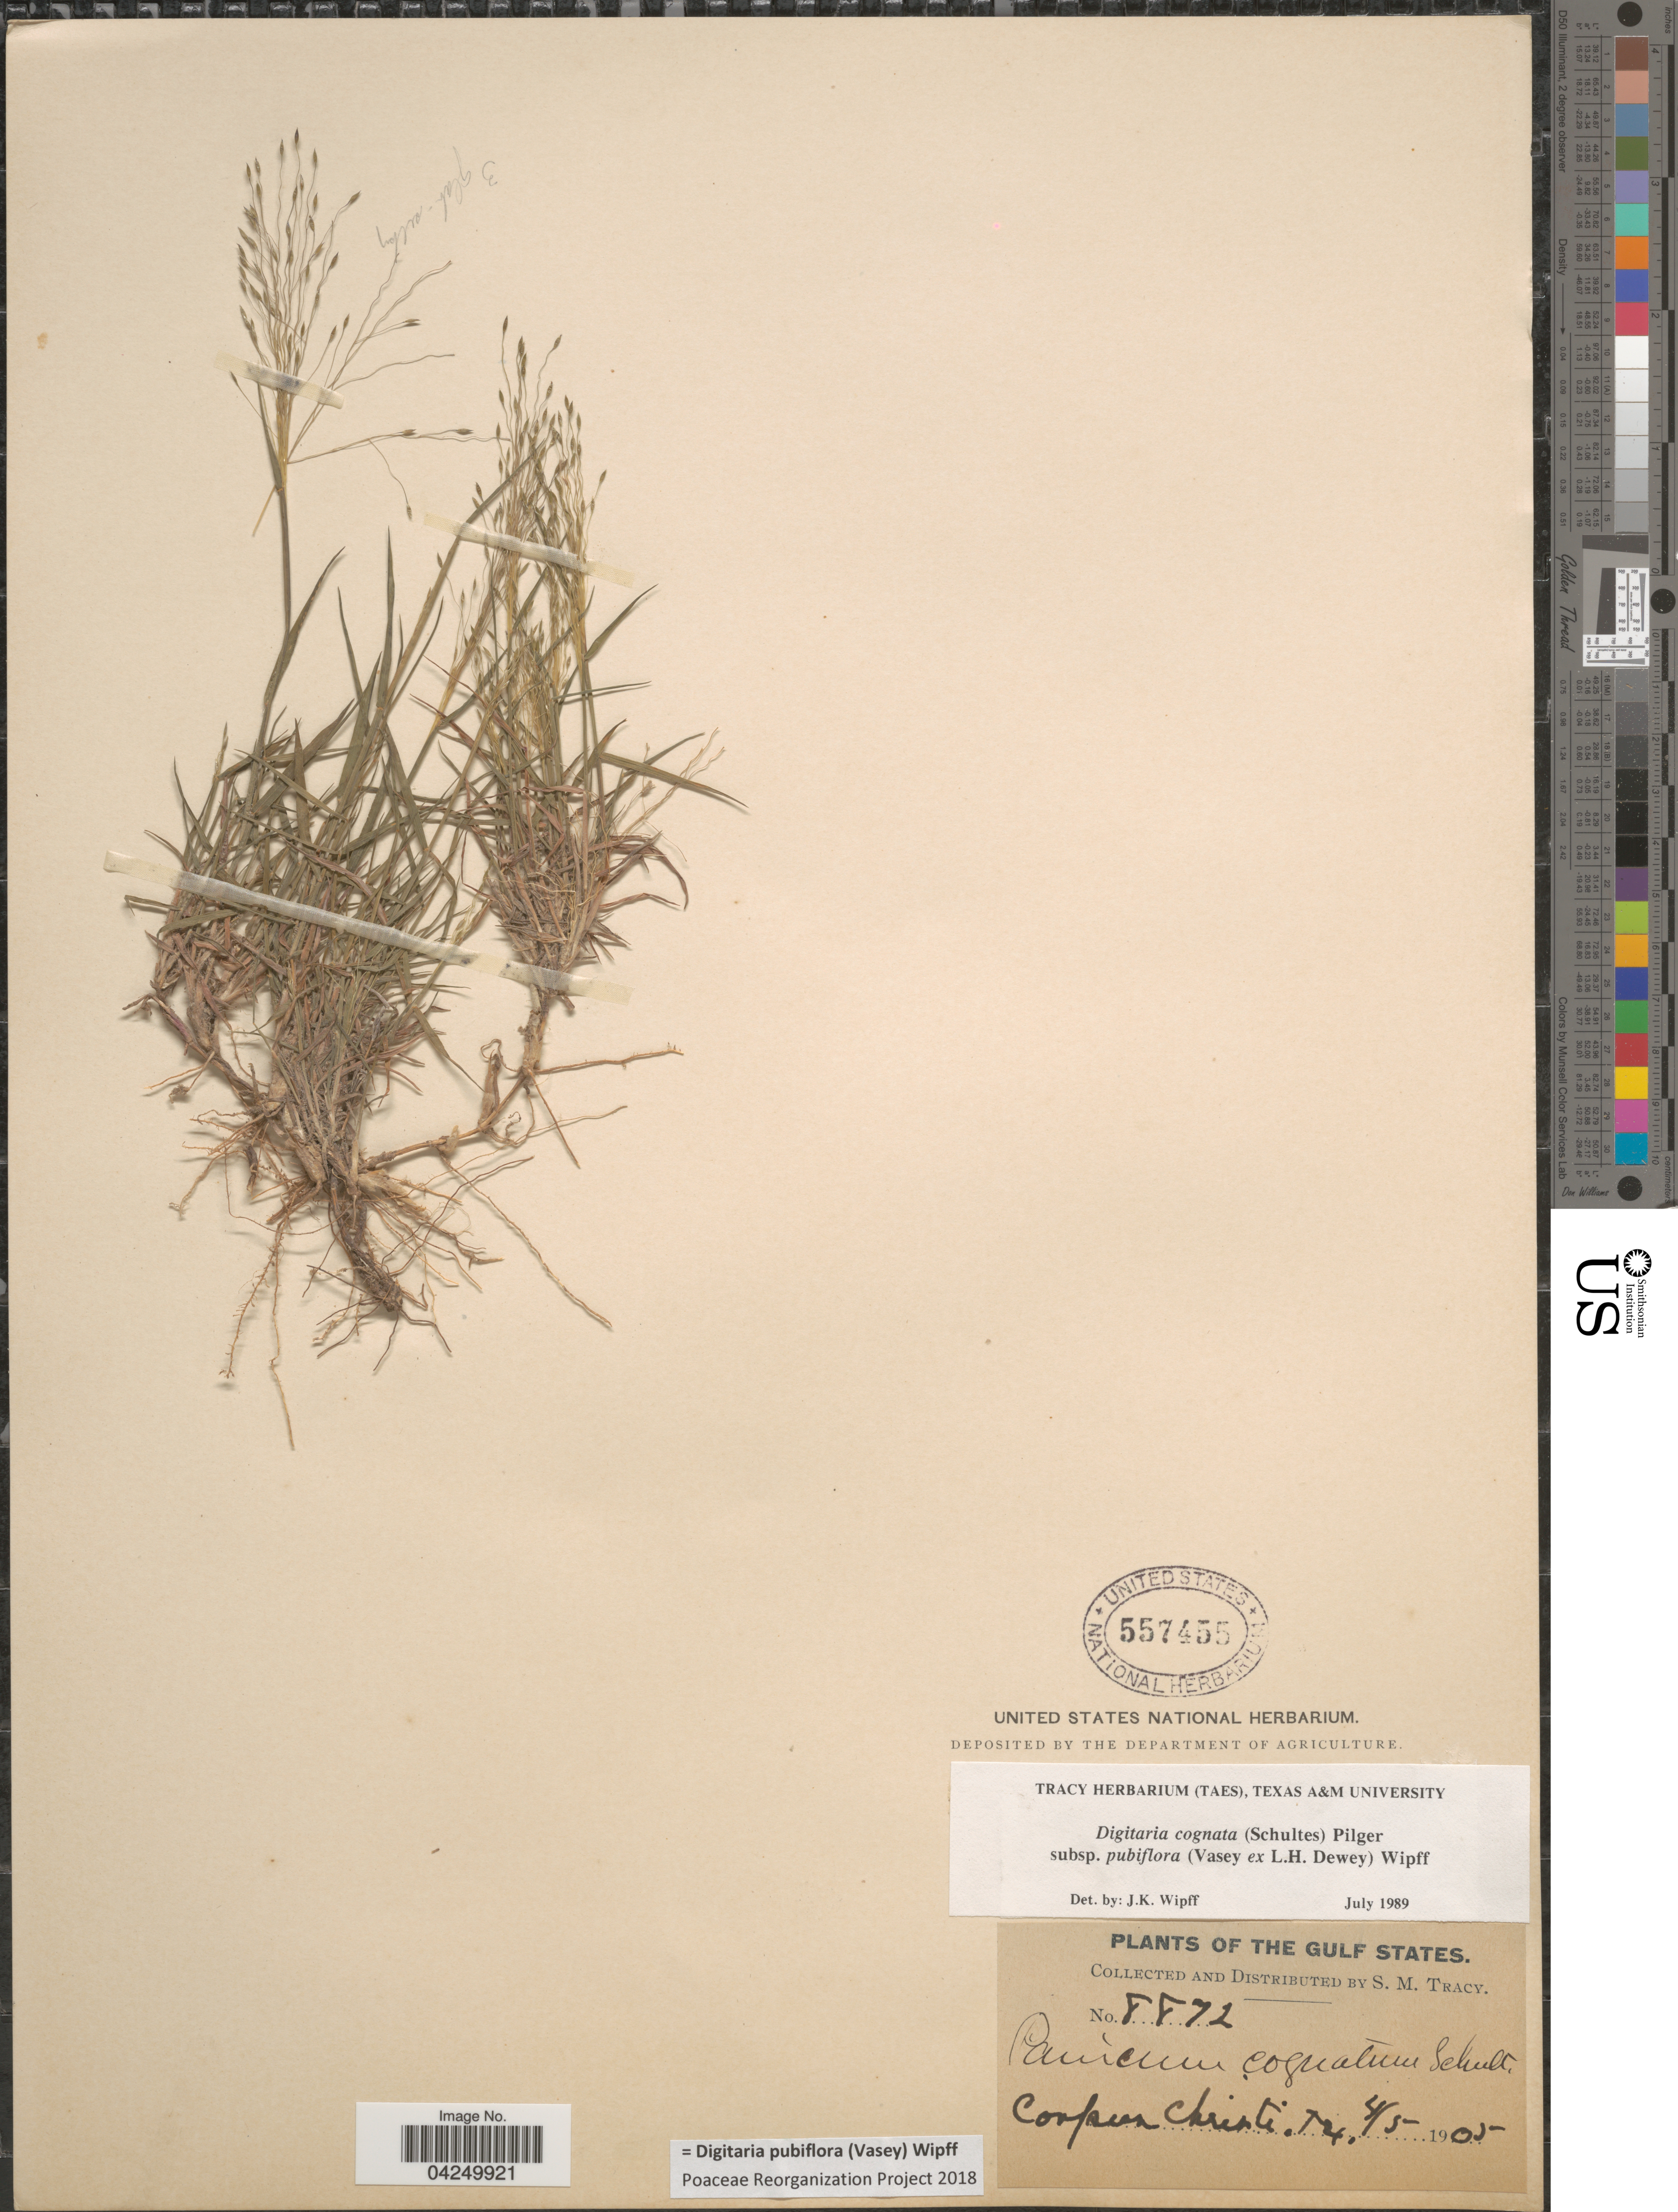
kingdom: Plantae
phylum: Tracheophyta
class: Liliopsida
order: Poales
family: Poaceae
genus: Digitaria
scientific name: Digitaria pubiflora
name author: (Vasey) Wipff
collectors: S. M. Tracy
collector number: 8872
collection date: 1905-04-05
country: United States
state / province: Texas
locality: The Gulf States. Corpus Christi.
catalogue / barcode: US 557455